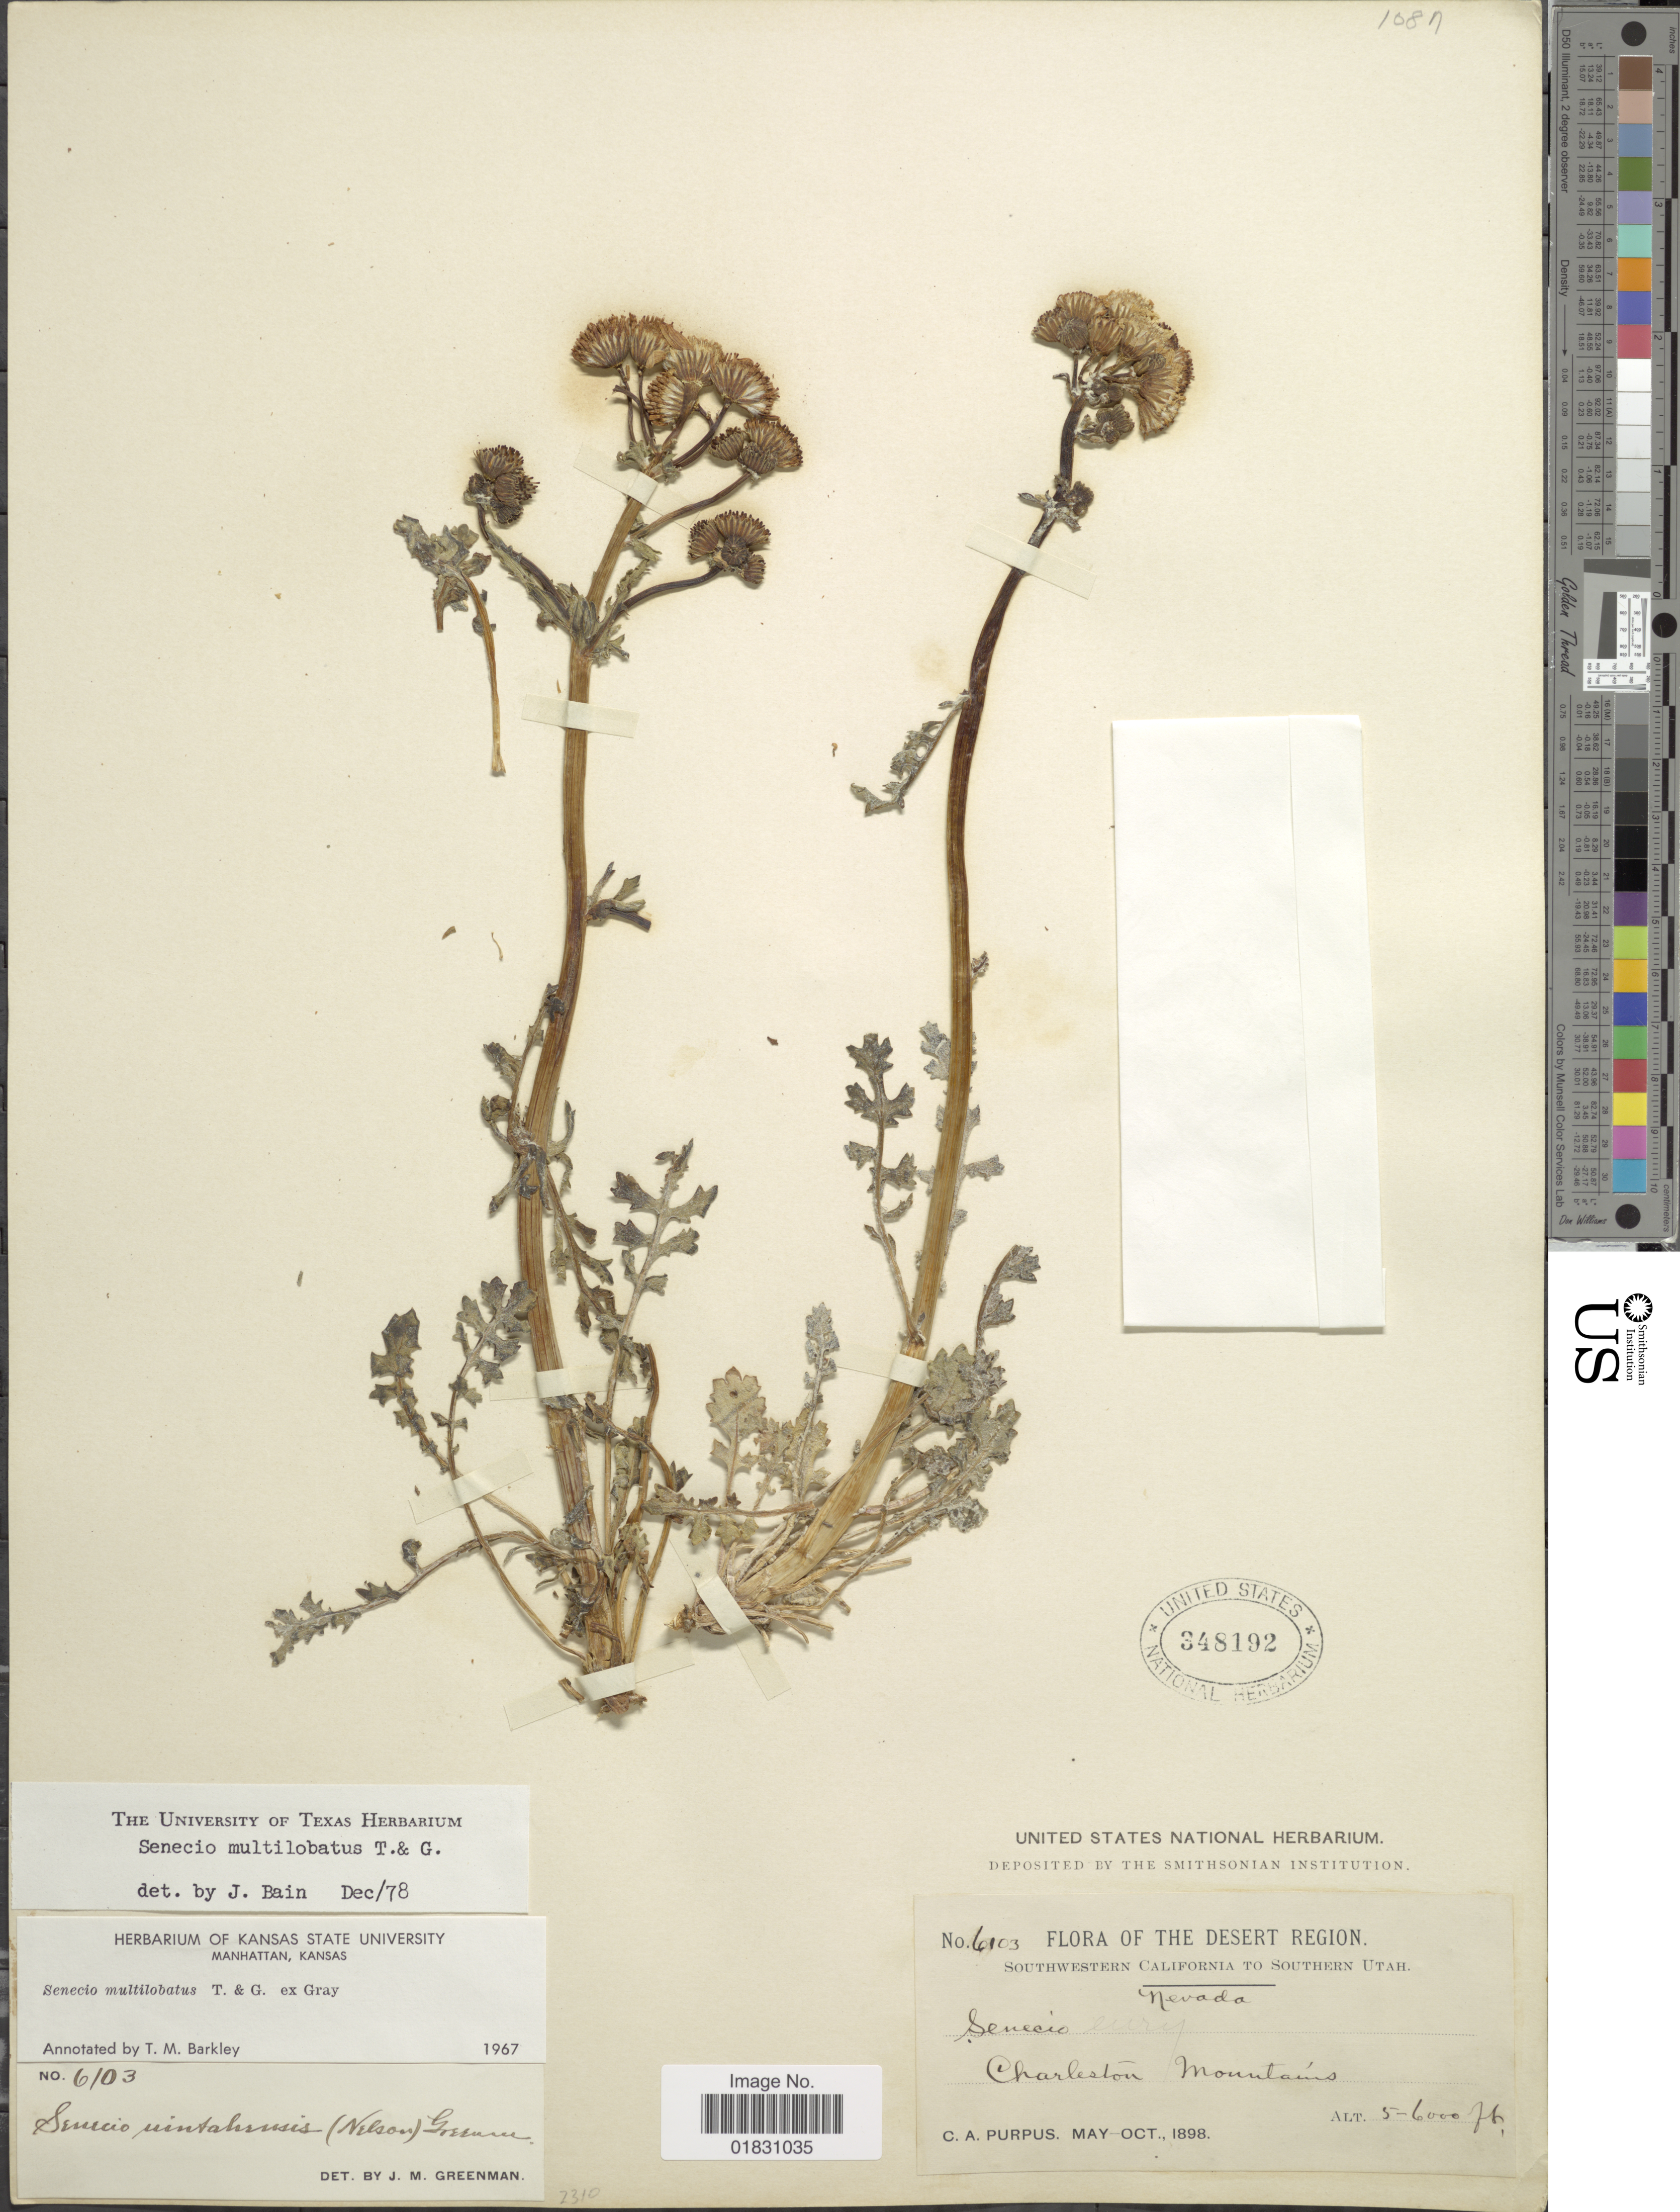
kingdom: Plantae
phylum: Tracheophyta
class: Magnoliopsida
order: Asterales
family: Asteraceae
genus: Packera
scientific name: Packera multilobata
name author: (Torr. & A. Gray) W.A. Weber & Á. Löve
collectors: C. A. Purpus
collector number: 6103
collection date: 1898-05/1898-10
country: United States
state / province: Nevada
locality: The Desert Region, Charleston Mountains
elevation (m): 1524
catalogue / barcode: US 348192